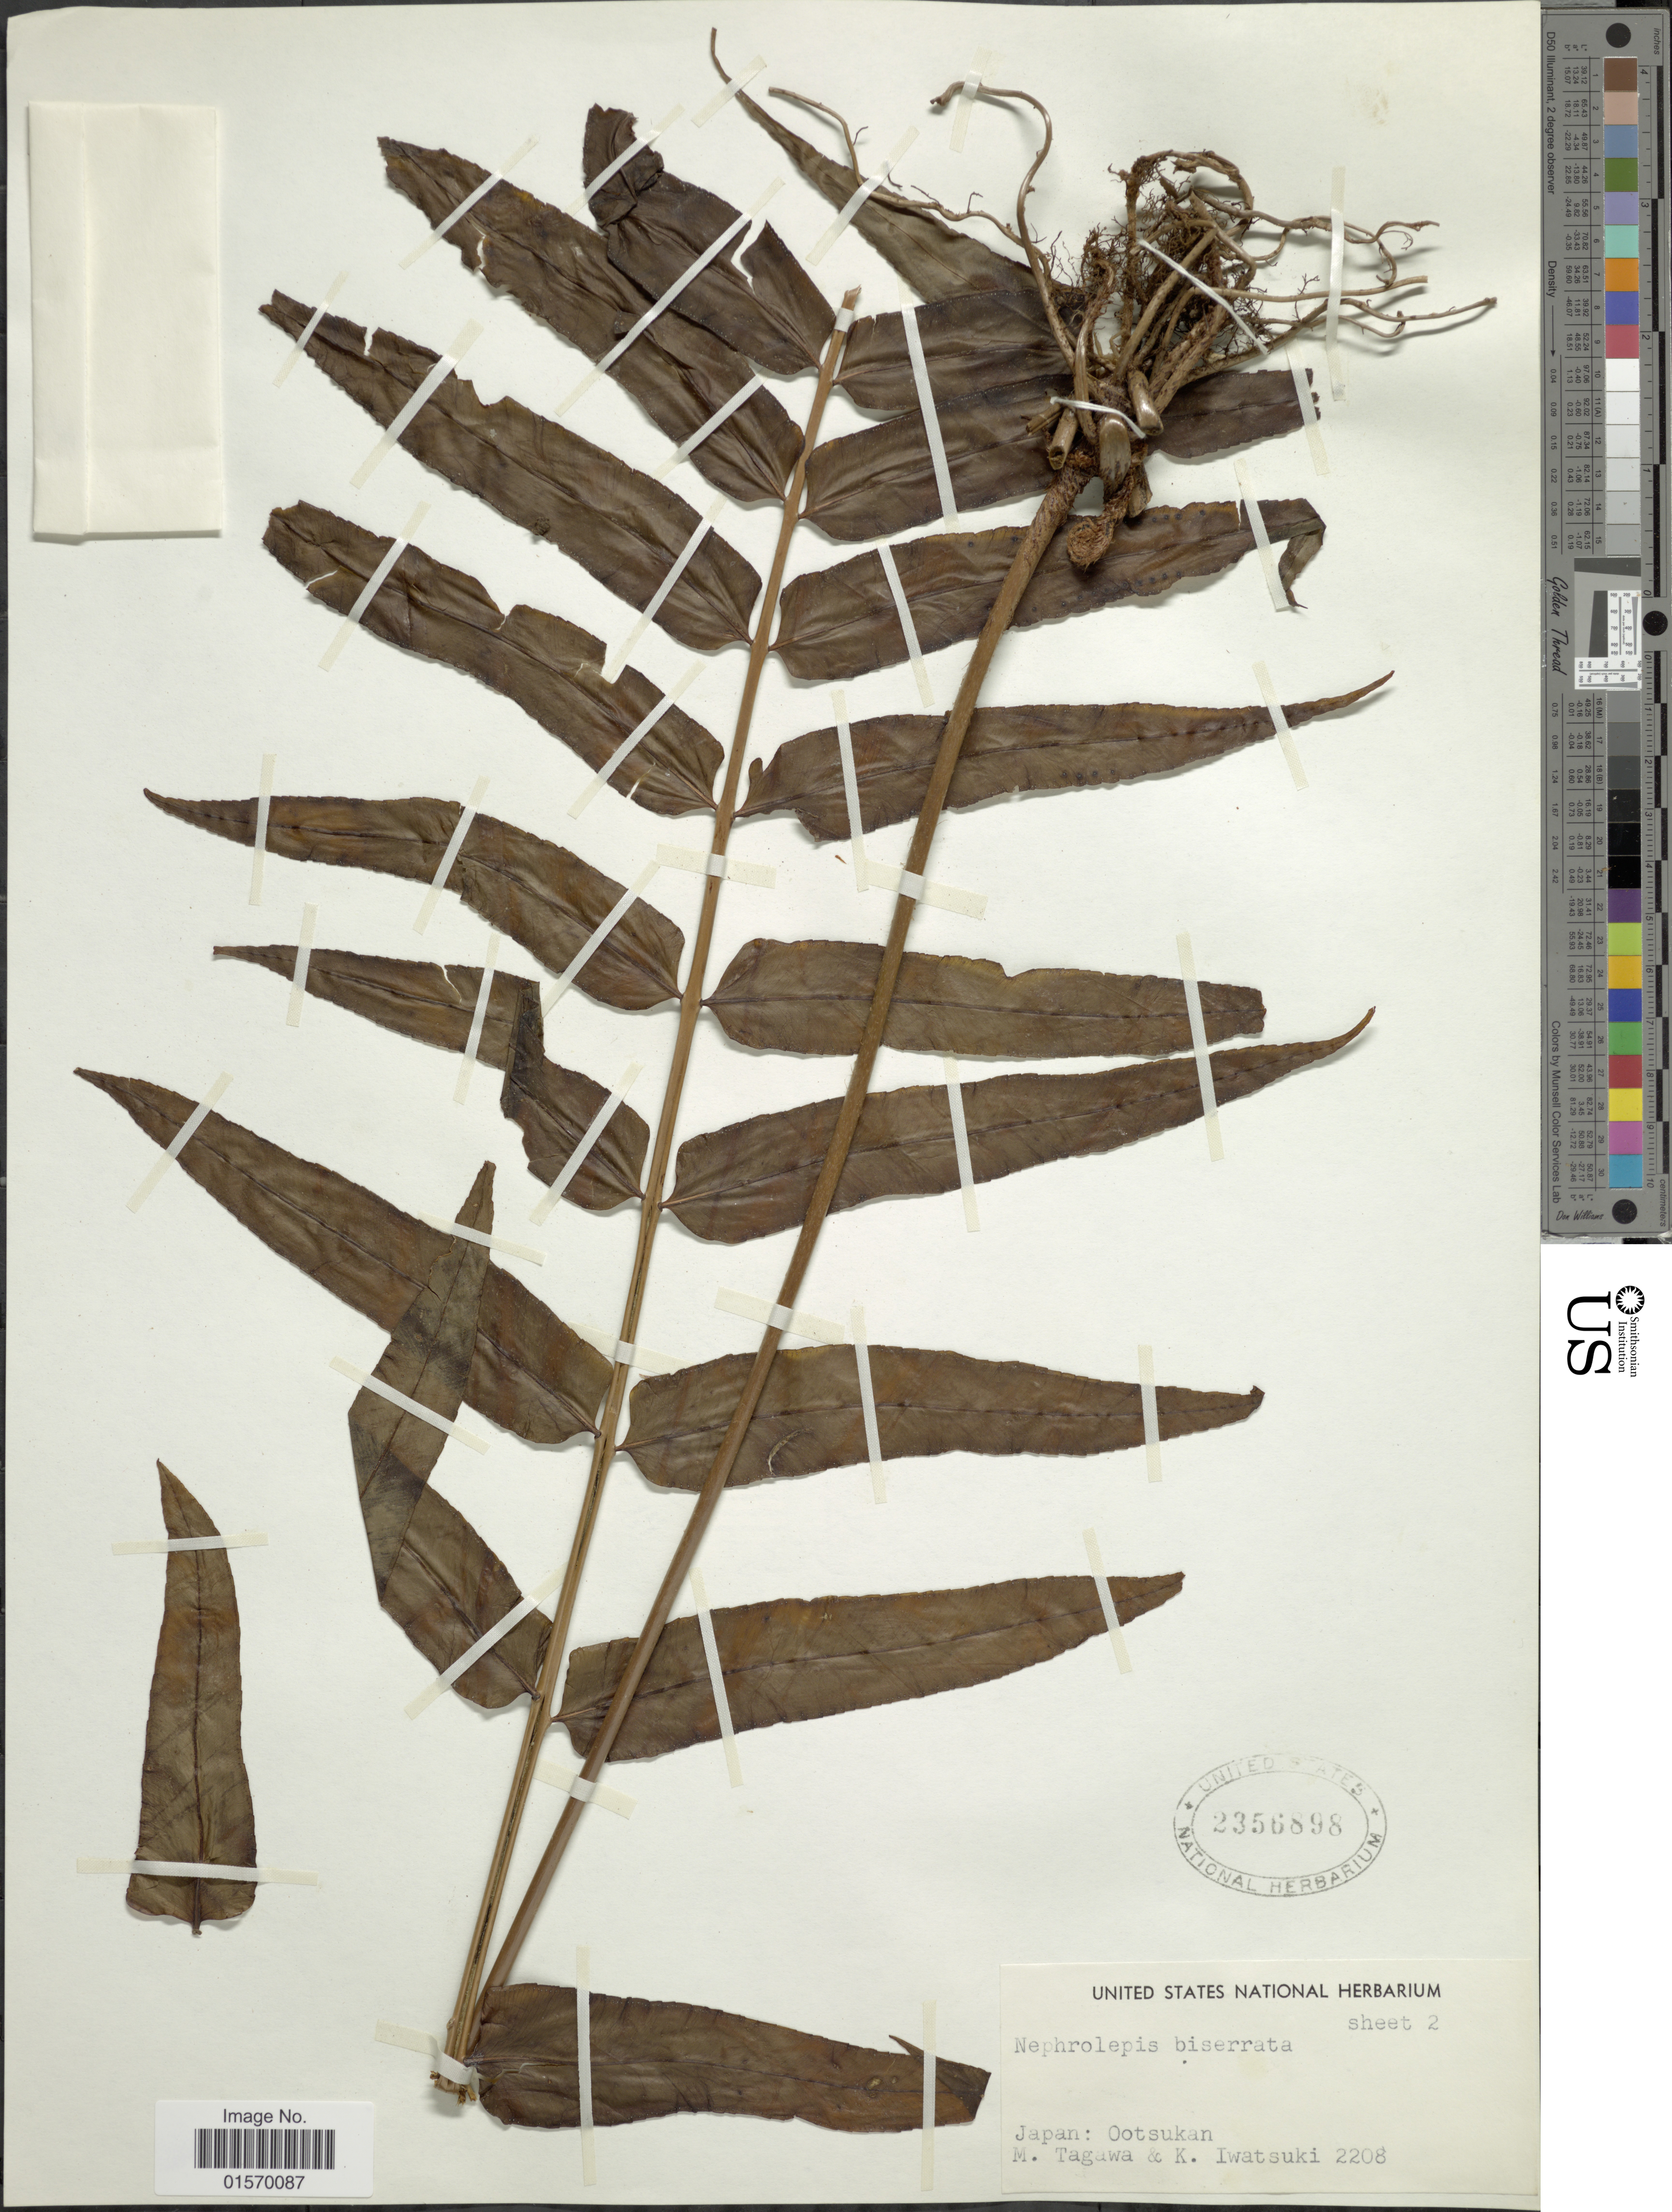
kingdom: Plantae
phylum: Tracheophyta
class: Polypodiopsida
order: Polypodiales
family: Nephrolepidaceae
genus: Nephrolepis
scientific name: Nephrolepis biserrata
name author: (Sw.) Schott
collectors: M. Tagawa & K. Iwatsuki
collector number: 2208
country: Japan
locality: Ootsukan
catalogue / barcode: US 2356898